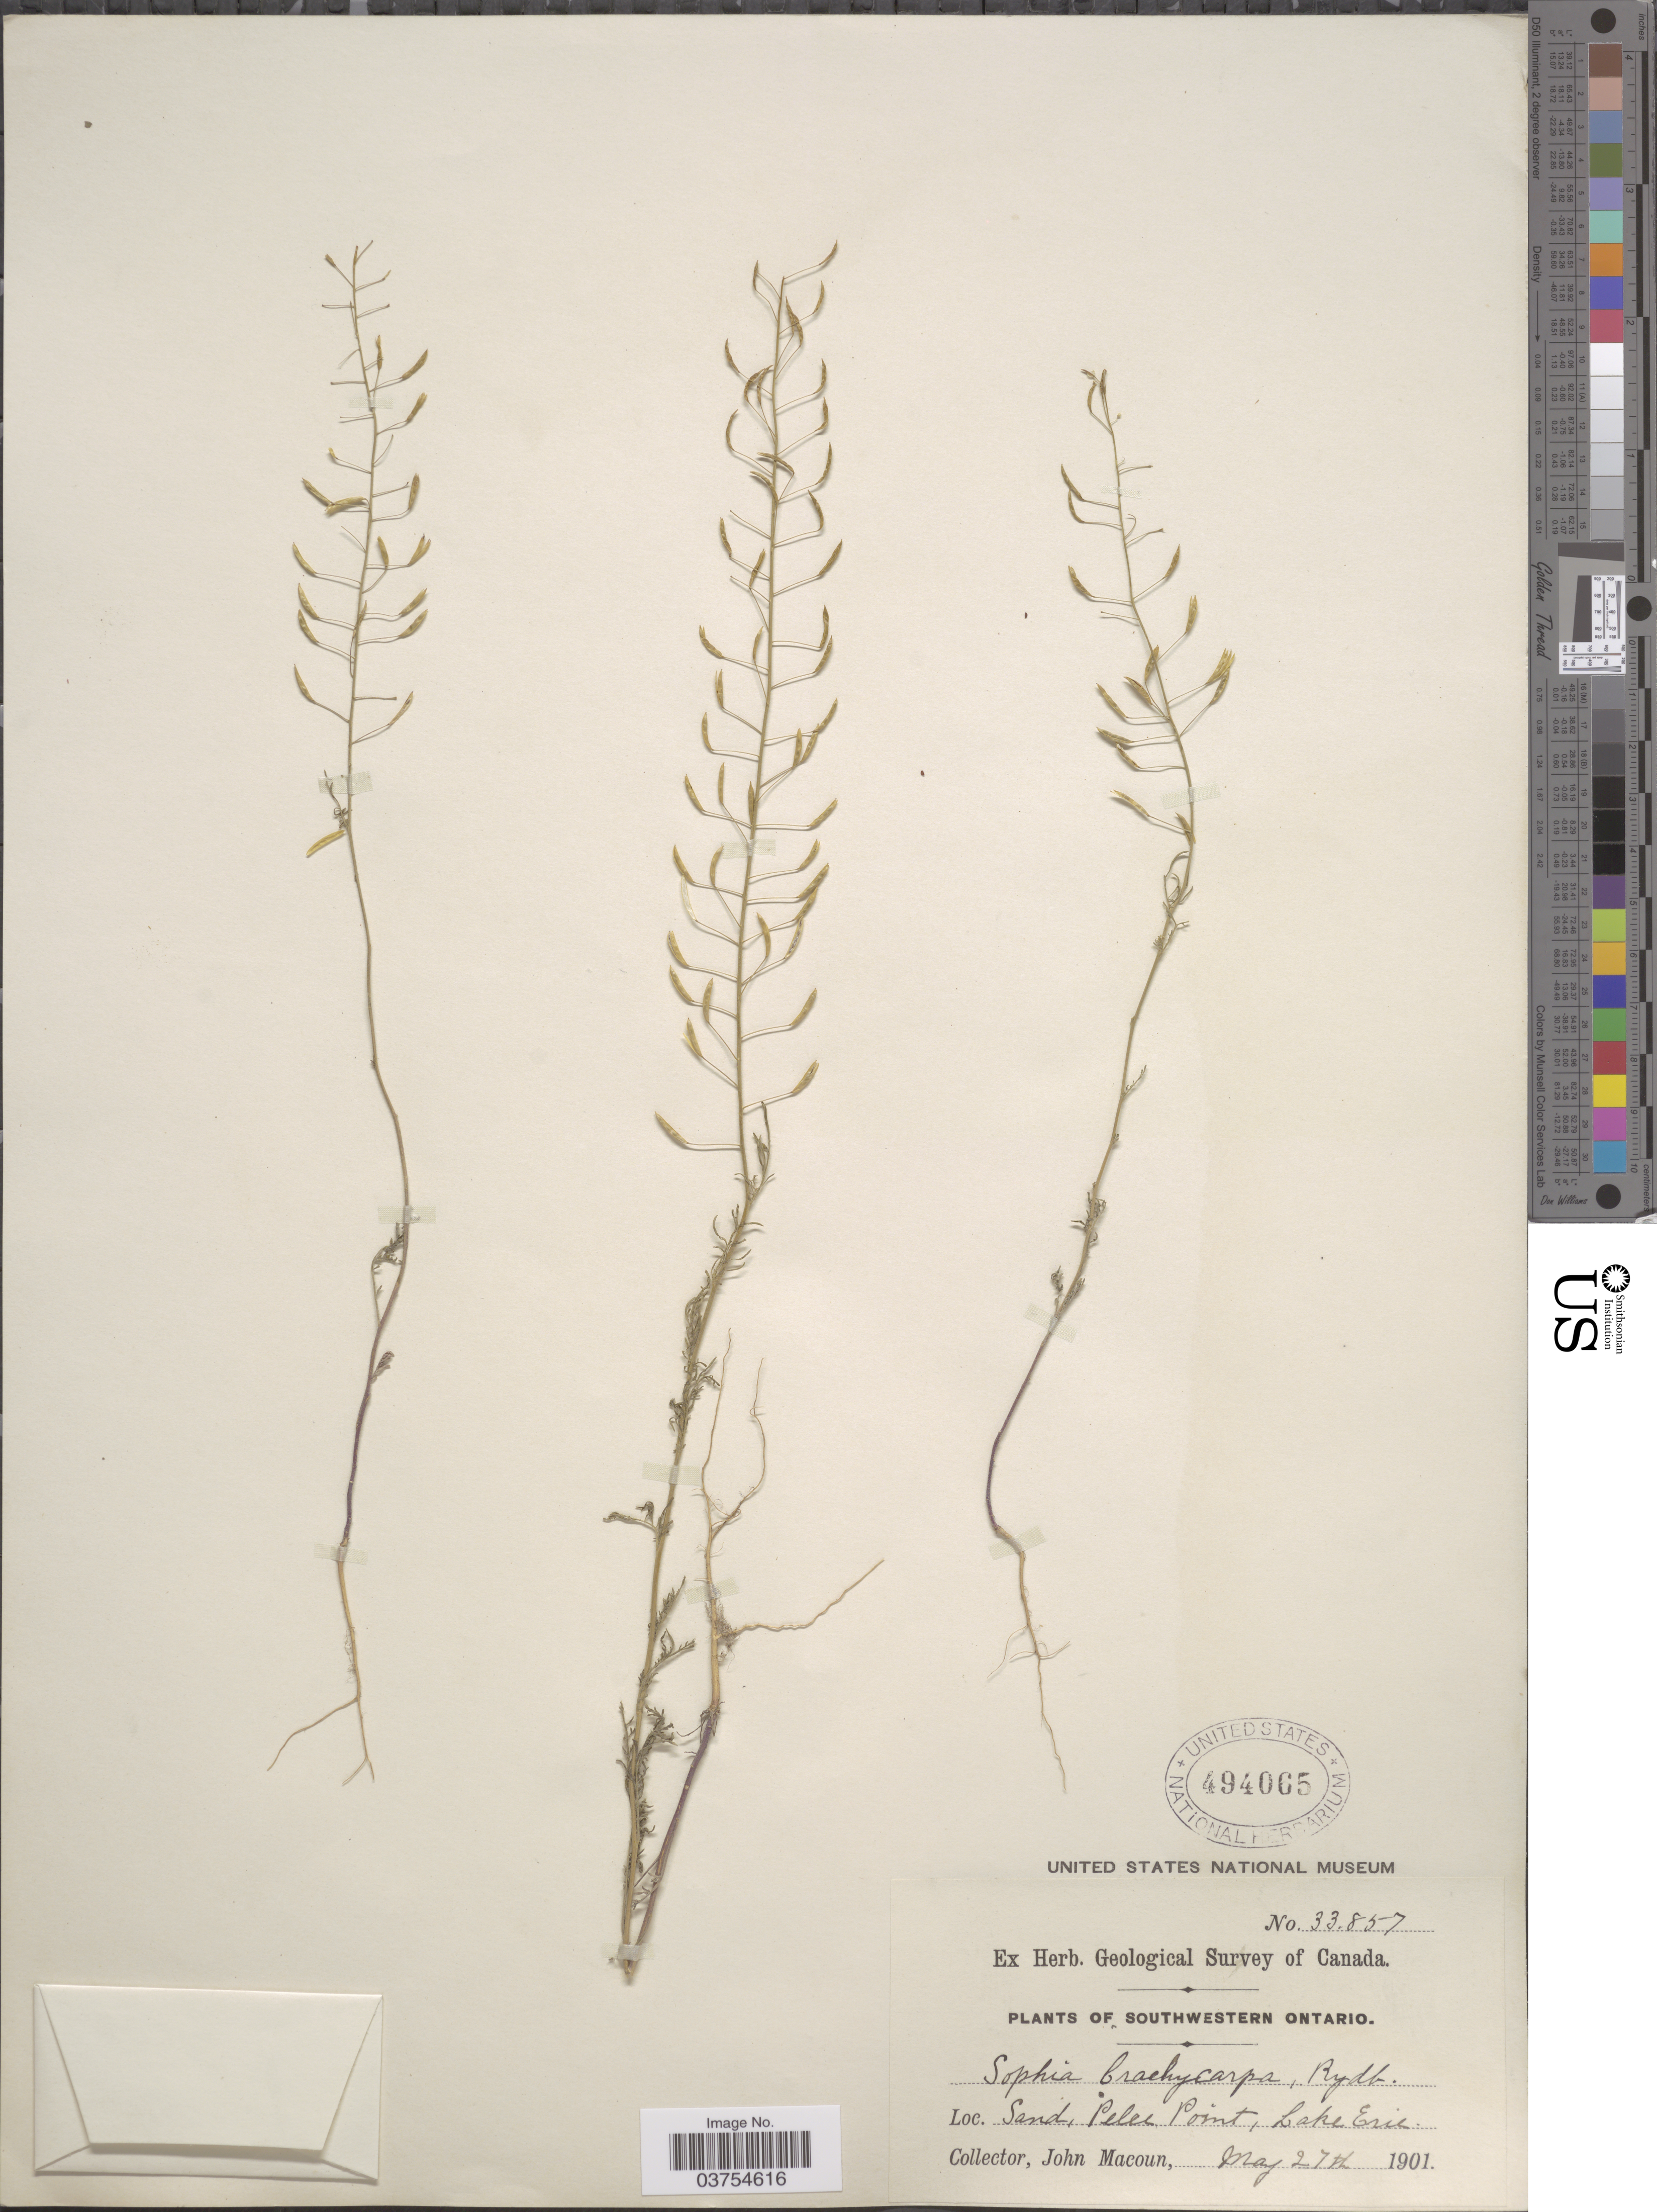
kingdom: Plantae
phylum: Tracheophyta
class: Magnoliopsida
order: Brassicales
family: Brassicaceae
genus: Descurainia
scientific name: Descurainia pinnata var. brachycarpa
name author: (Richardson) Fernald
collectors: J. Macoun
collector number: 33857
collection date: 1901-05-27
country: Canada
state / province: Ontario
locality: Southwestern Ontario. sand, Pelee Point, Lake Erie.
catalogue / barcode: US 494065